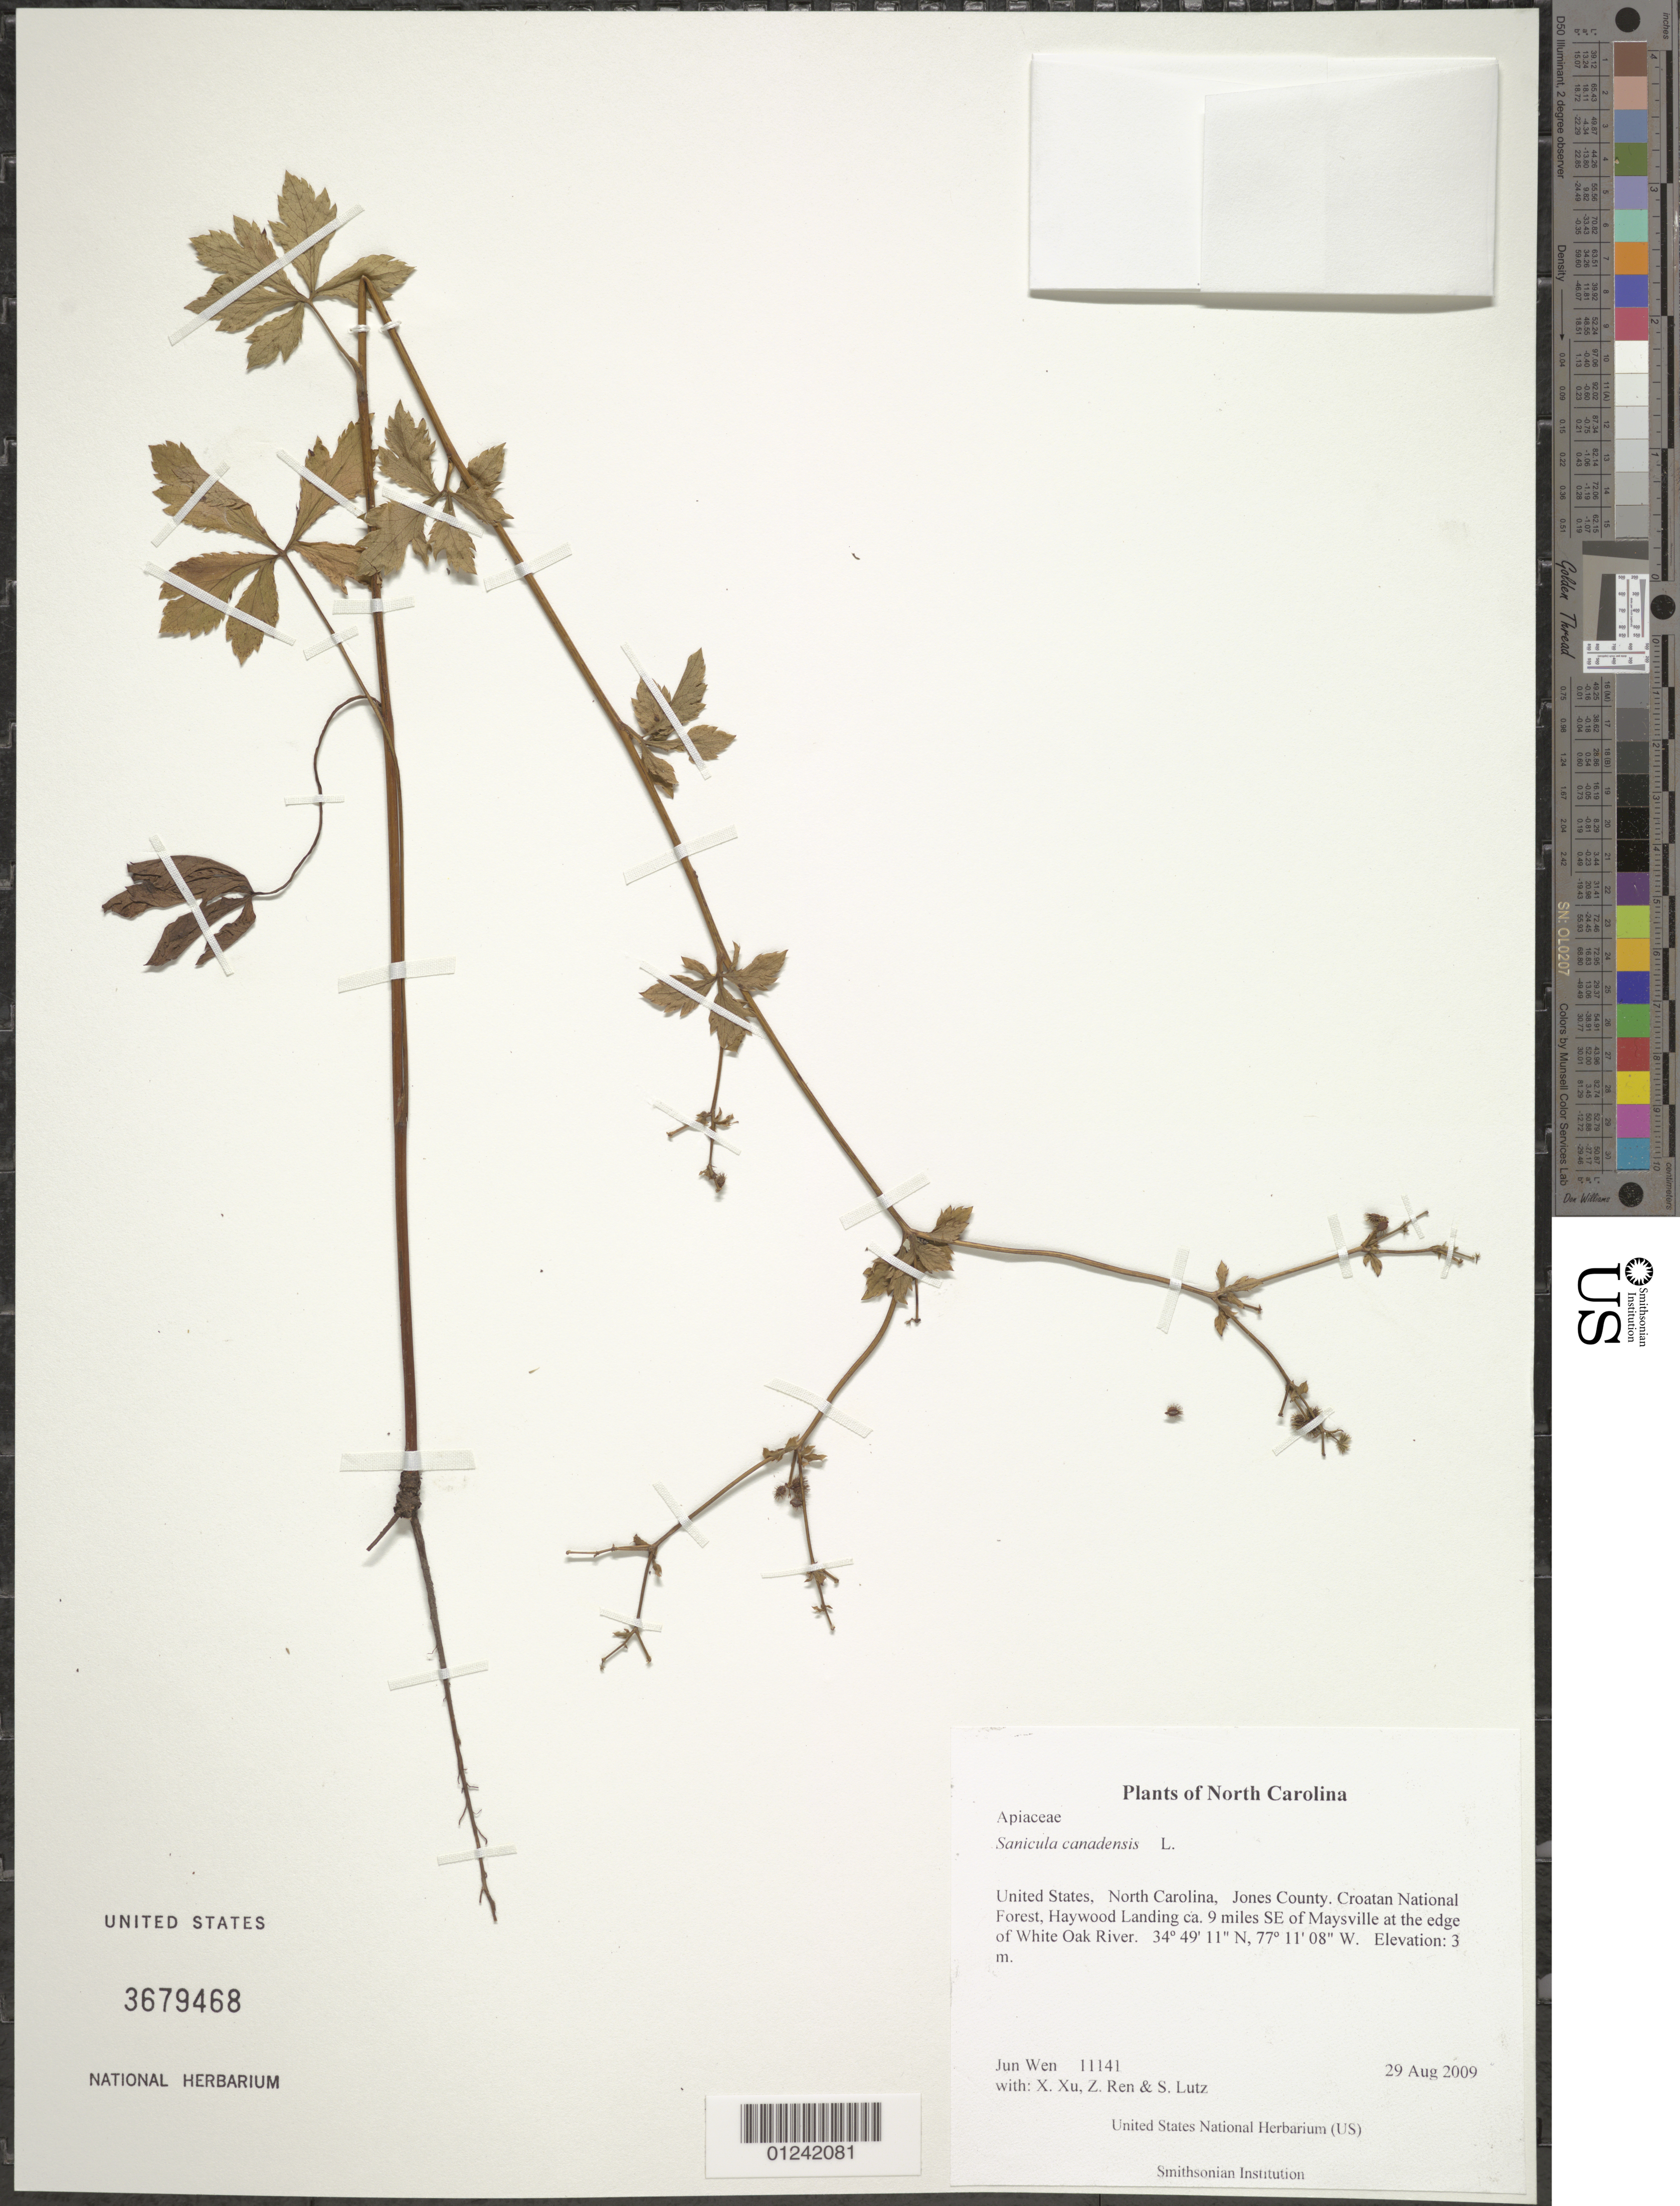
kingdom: Plantae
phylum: Tracheophyta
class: Magnoliopsida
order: Apiales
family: Apiaceae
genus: Sanicula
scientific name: Sanicula canadensis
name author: L.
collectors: J. Wen, X. Xu, Z. Ren & S. Lutz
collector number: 11141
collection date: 2009-08-29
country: United States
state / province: North Carolina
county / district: Jones County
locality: Croatan National Forest, Haywood Landing ca. 9 miles SE of Maysville at the edge of White Oak River.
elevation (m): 3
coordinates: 34 49 11.2 N, 77 11 08.5 W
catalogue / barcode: US 3679468